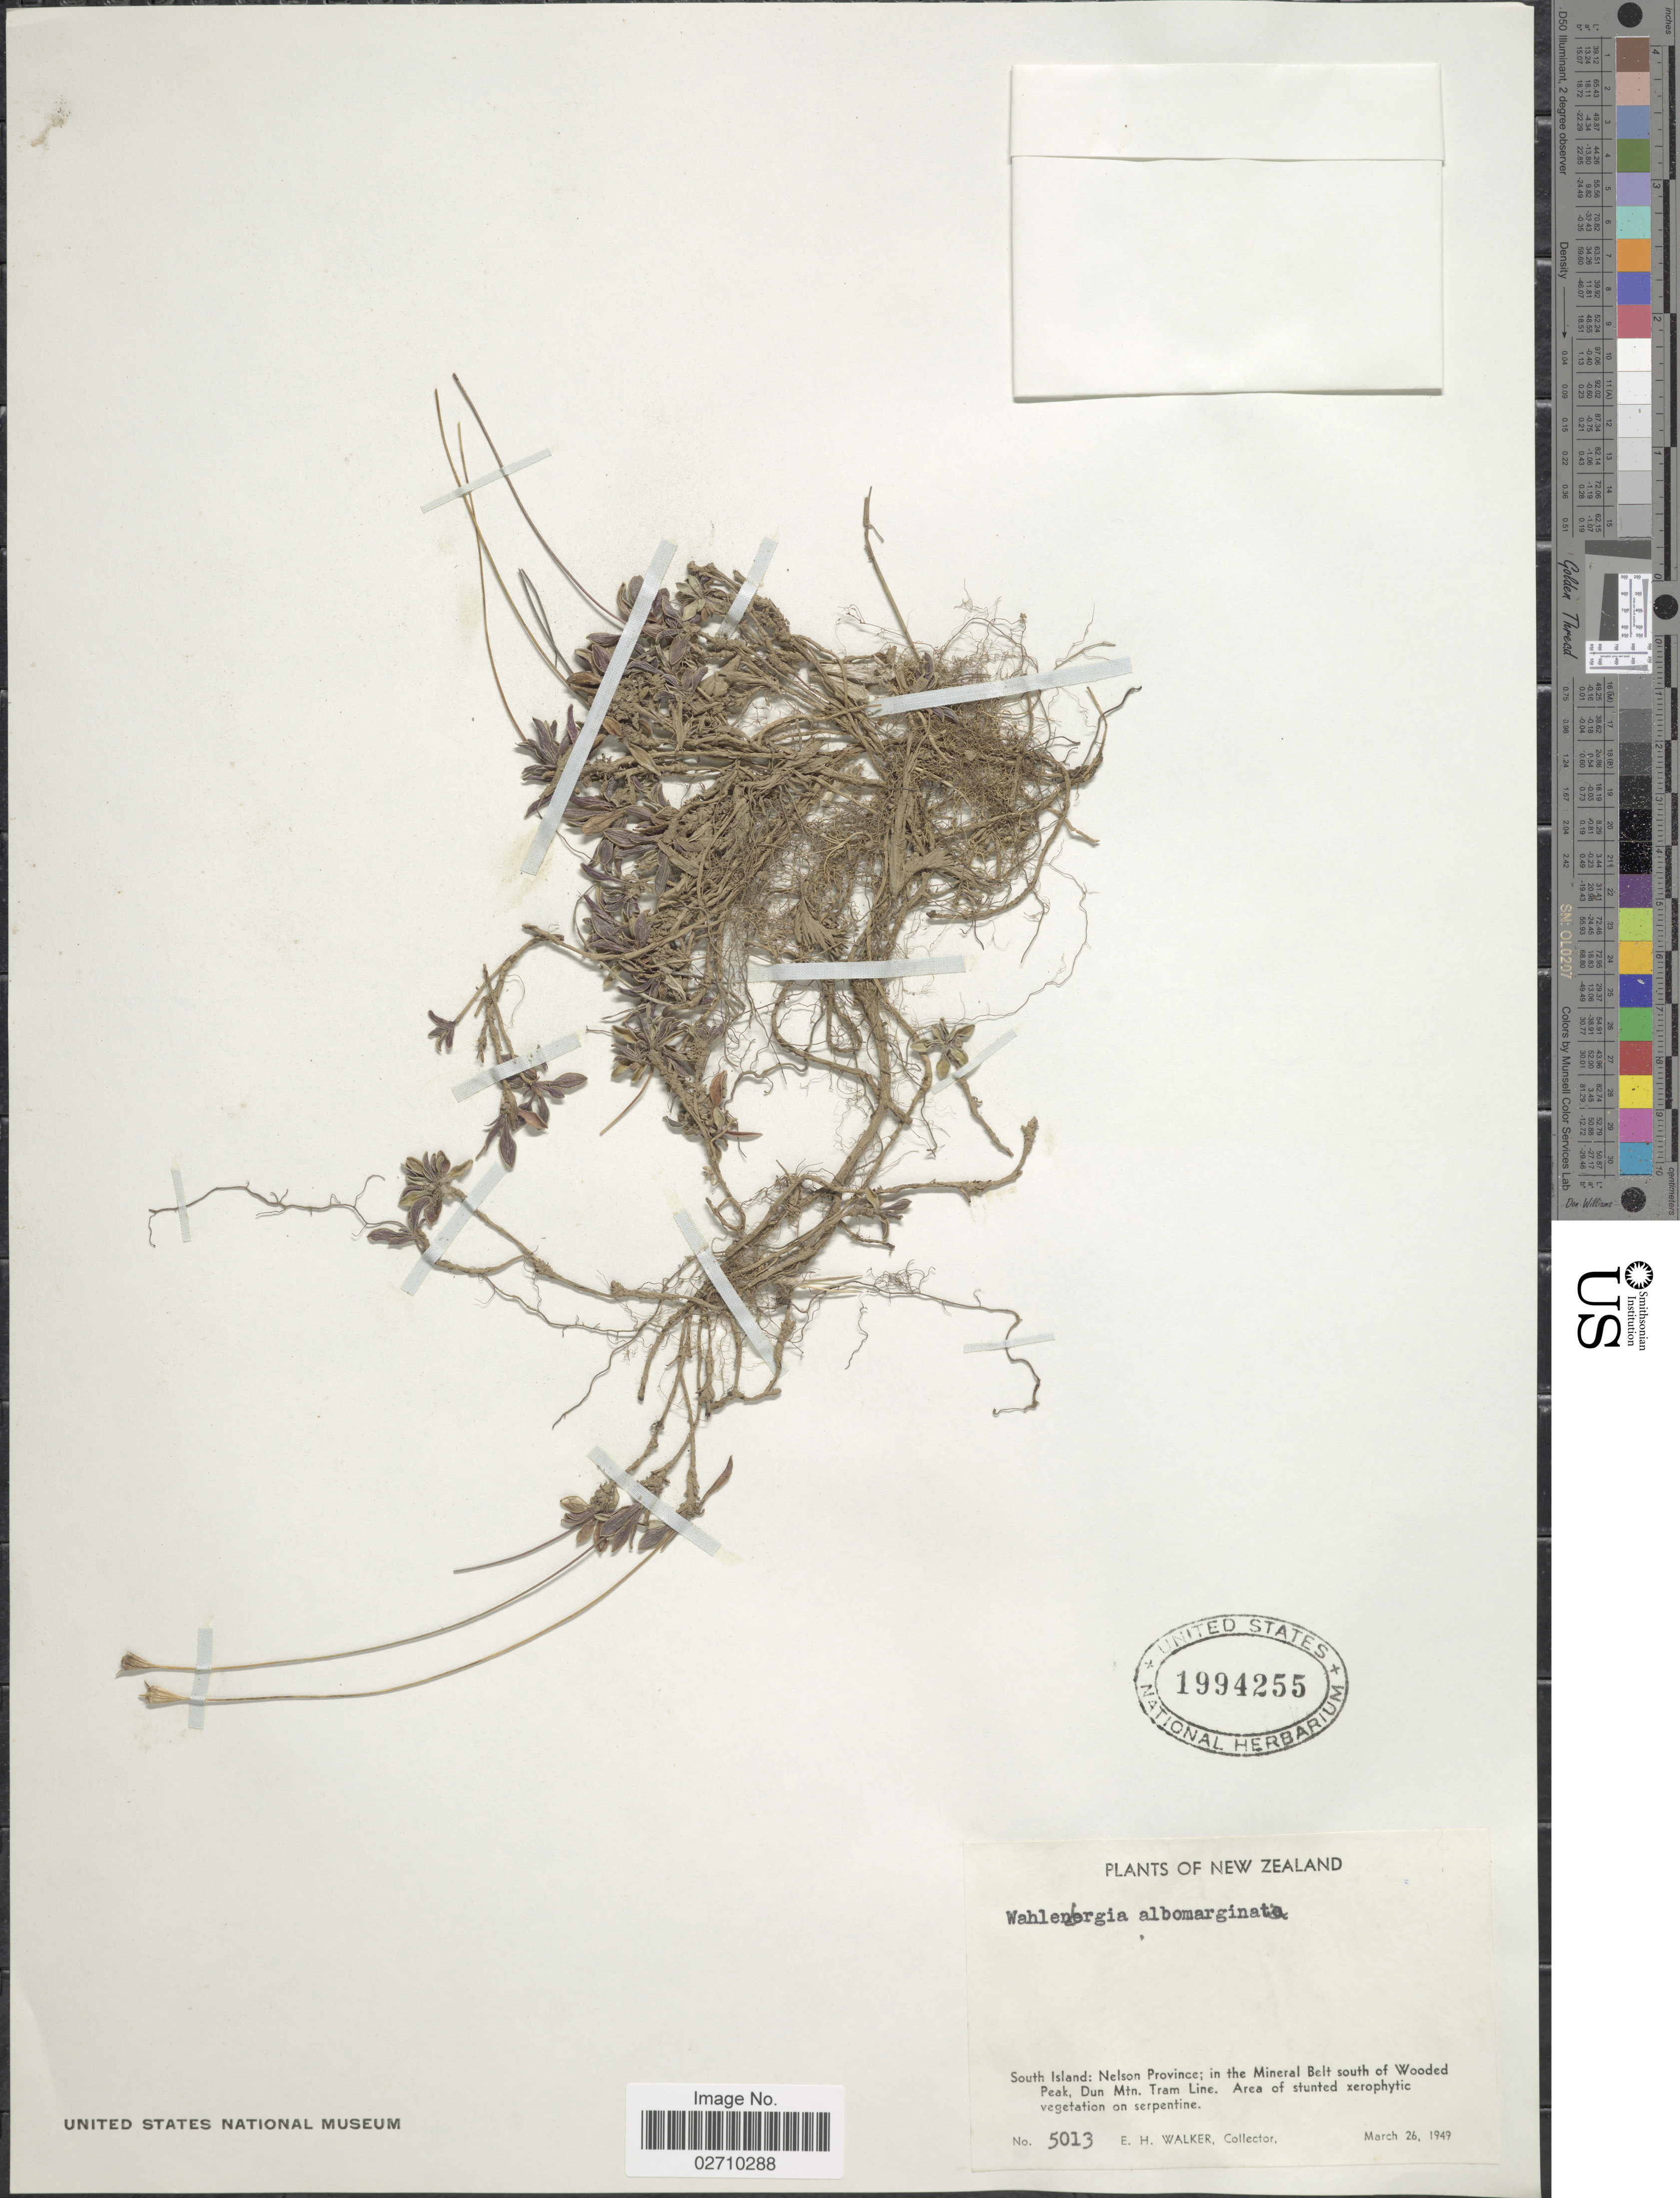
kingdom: Plantae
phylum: Tracheophyta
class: Magnoliopsida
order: Asterales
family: Campanulaceae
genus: Wahlenbergia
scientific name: Wahlenbergia albomarginata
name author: Hook.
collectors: E. H. Walker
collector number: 5013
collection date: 1949-03-26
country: New Zealand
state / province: Nelson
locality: South Island; in the Mineral Belt south of Wooded Peak, Dun Mtn. Tram Line.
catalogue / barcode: US 1994255